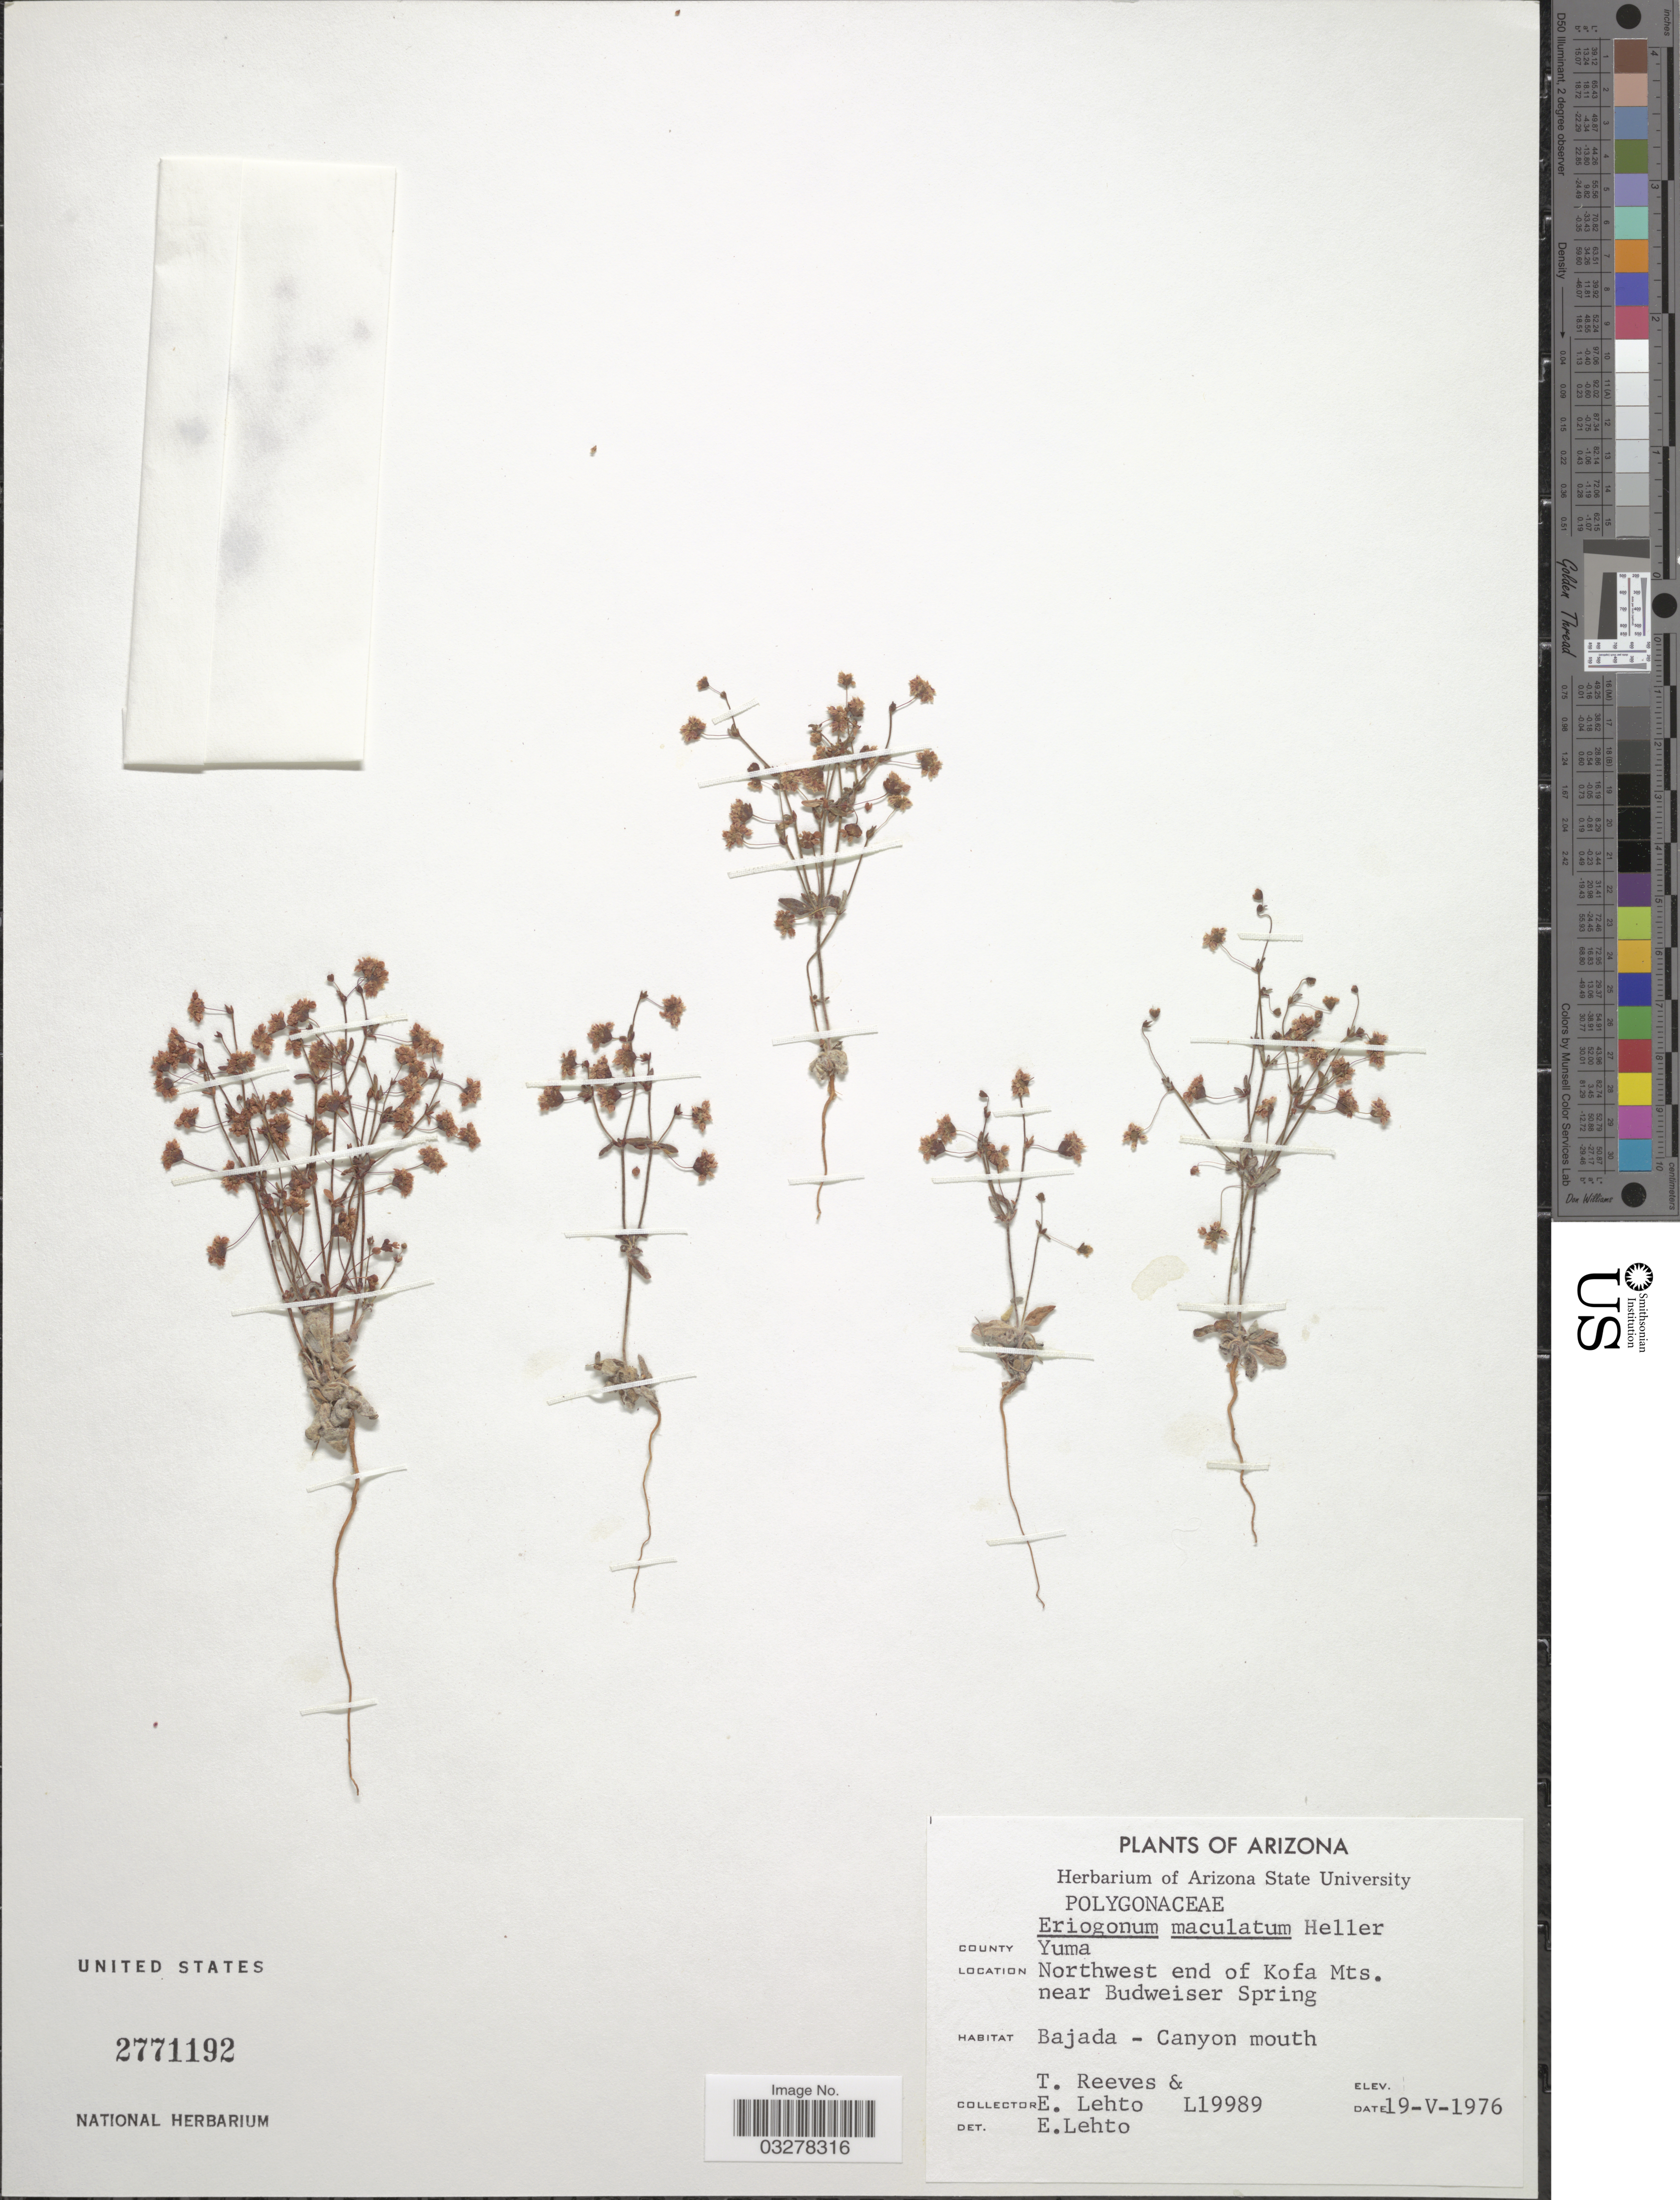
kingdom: Plantae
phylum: Tracheophyta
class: Magnoliopsida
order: Caryophyllales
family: Polygonaceae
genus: Eriogonum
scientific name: Eriogonum maculatum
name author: A. Heller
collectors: T. Reeves & E. Lehto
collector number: L19989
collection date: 1976-05-19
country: United States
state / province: Arizona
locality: County Yuma. Northwest end of Kofa Mts. near Budweiser Spring. Bajada - Canyon mouth.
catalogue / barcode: US 2771192